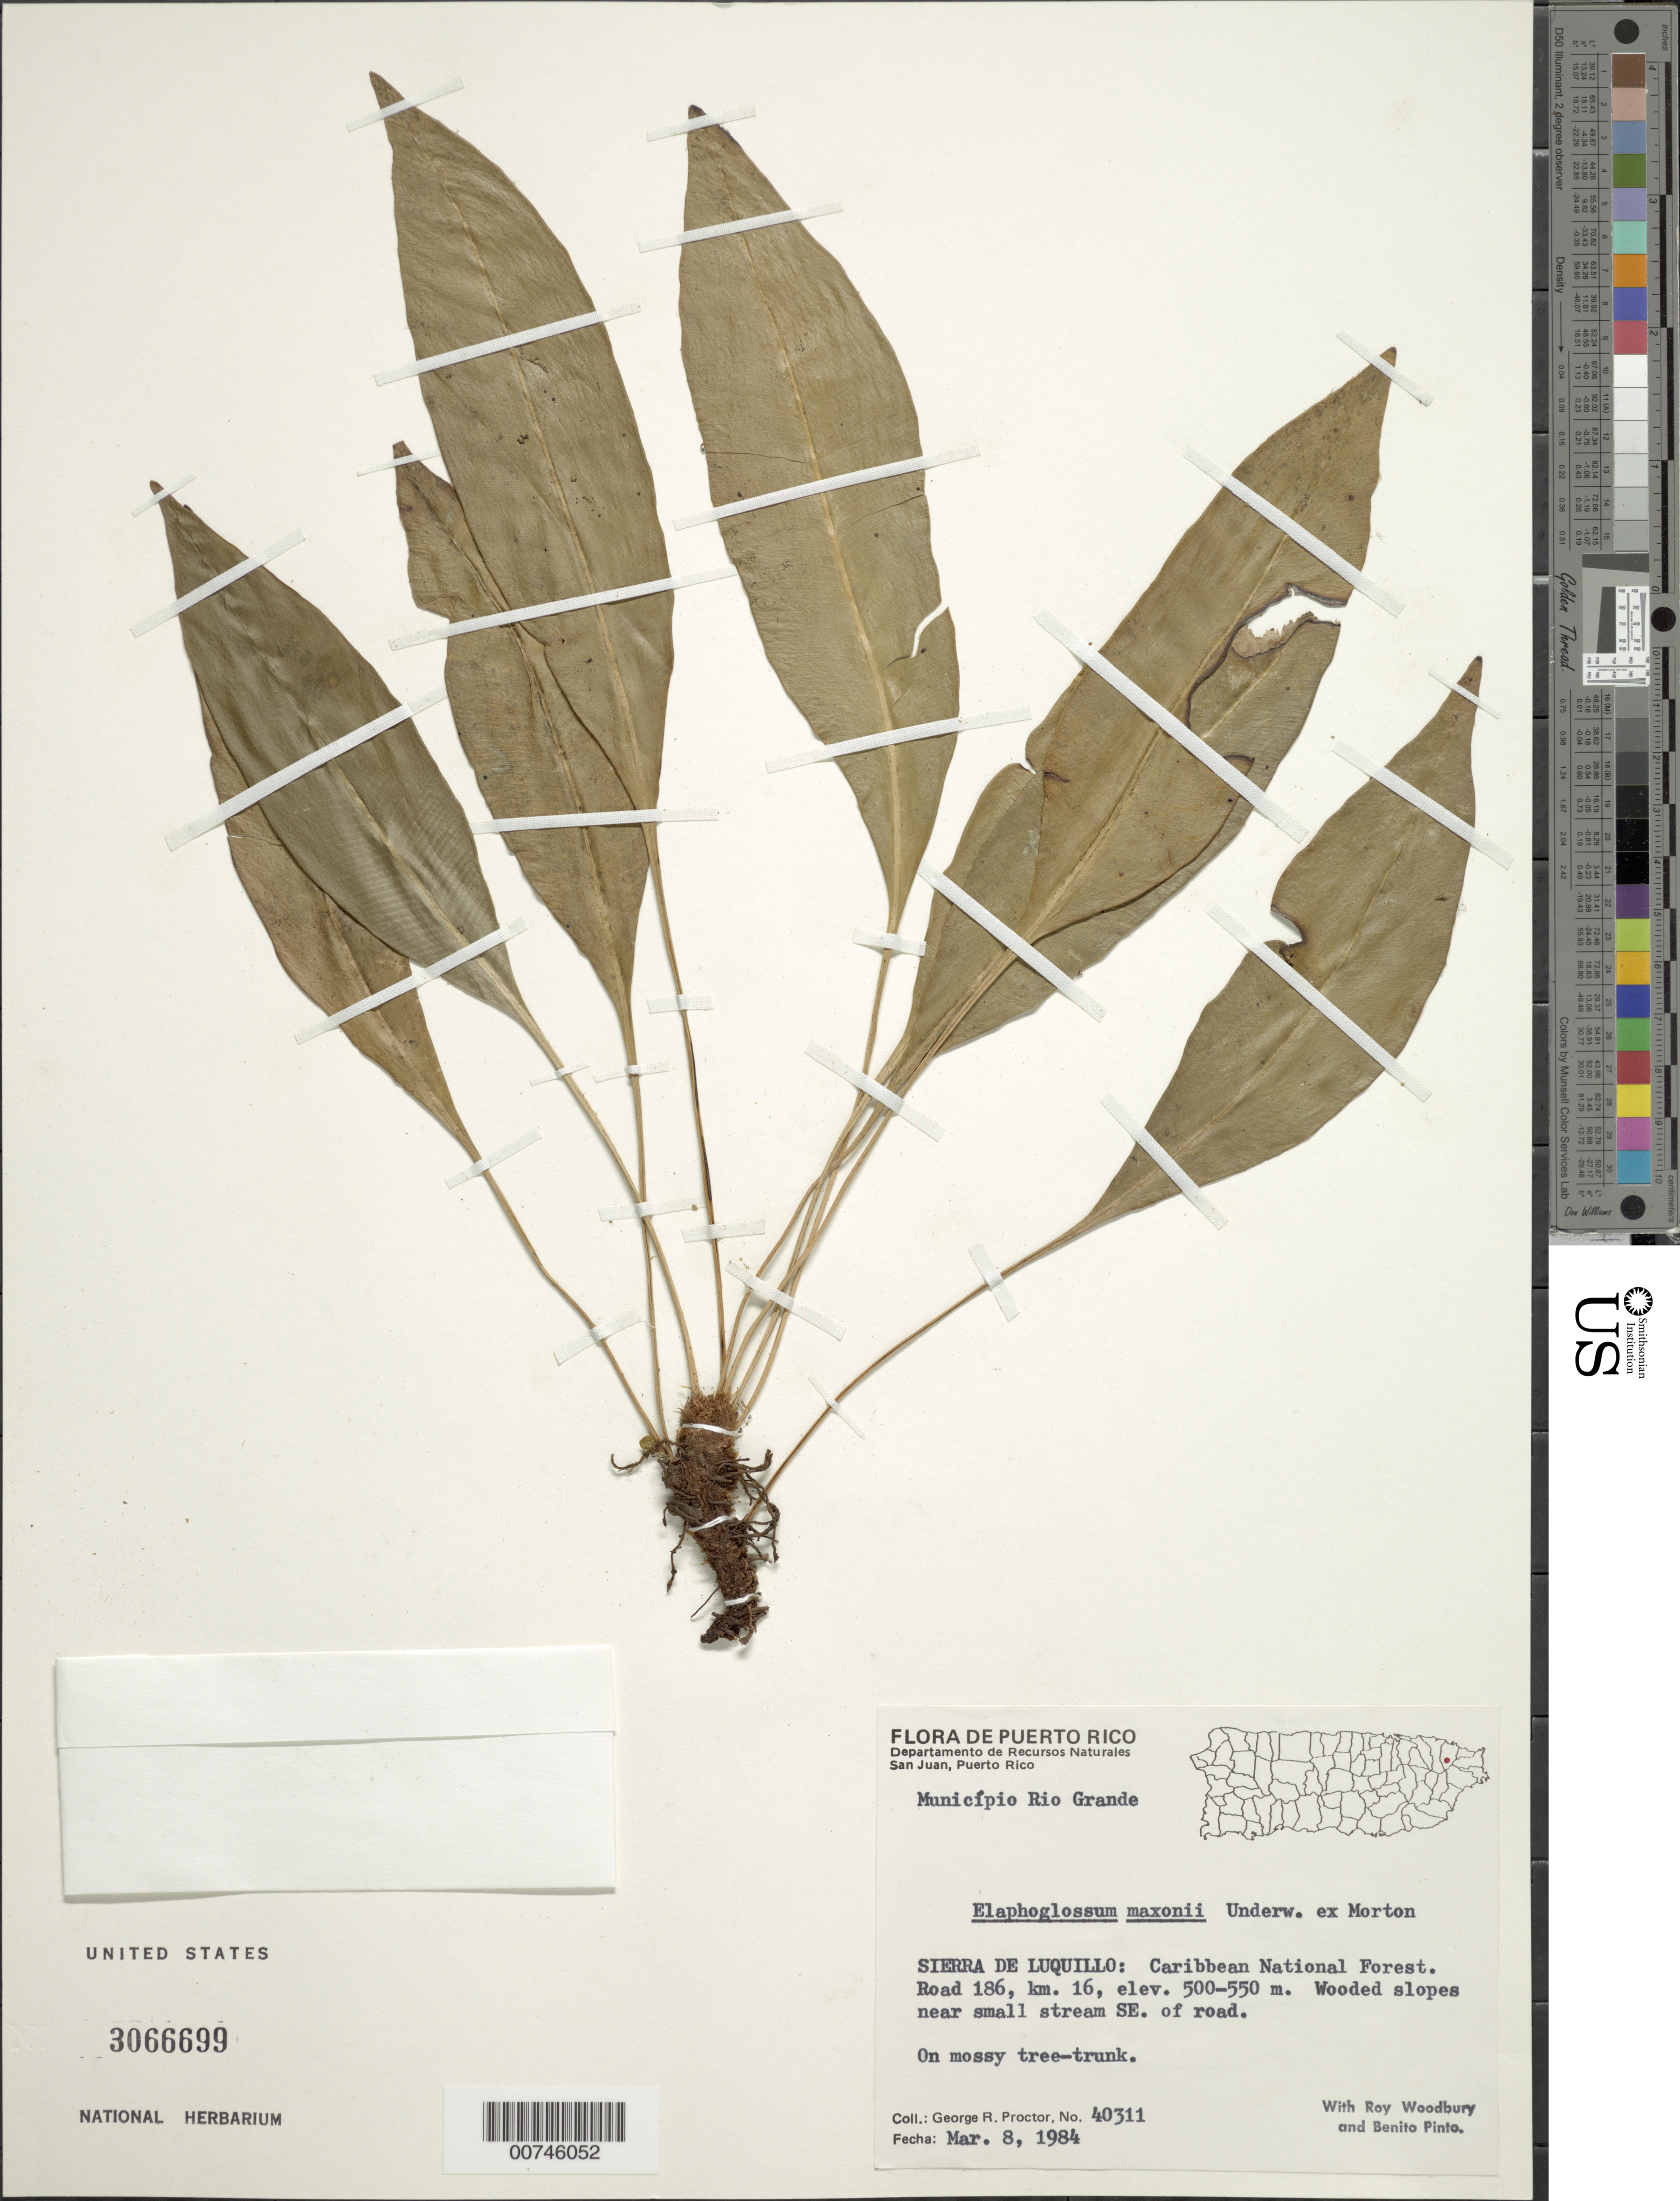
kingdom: Plantae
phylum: Tracheophyta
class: Polypodiopsida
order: Polypodiales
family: Dryopteridaceae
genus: Elaphoglossum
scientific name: Elaphoglossum maxonii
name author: Underw. ex C.V. Morton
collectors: G. R. Proctor, R. O. Woodbury & B. Pinto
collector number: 40311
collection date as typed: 08 Mar 1984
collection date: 1984-03-08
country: Puerto Rico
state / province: Luquillo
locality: Sierra de Luquillo: Caribbean National Forest. Road 186, km 16. Wooded slopes near small stream SE of road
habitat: On mossy tree-trunk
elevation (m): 500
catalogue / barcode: US 3066699